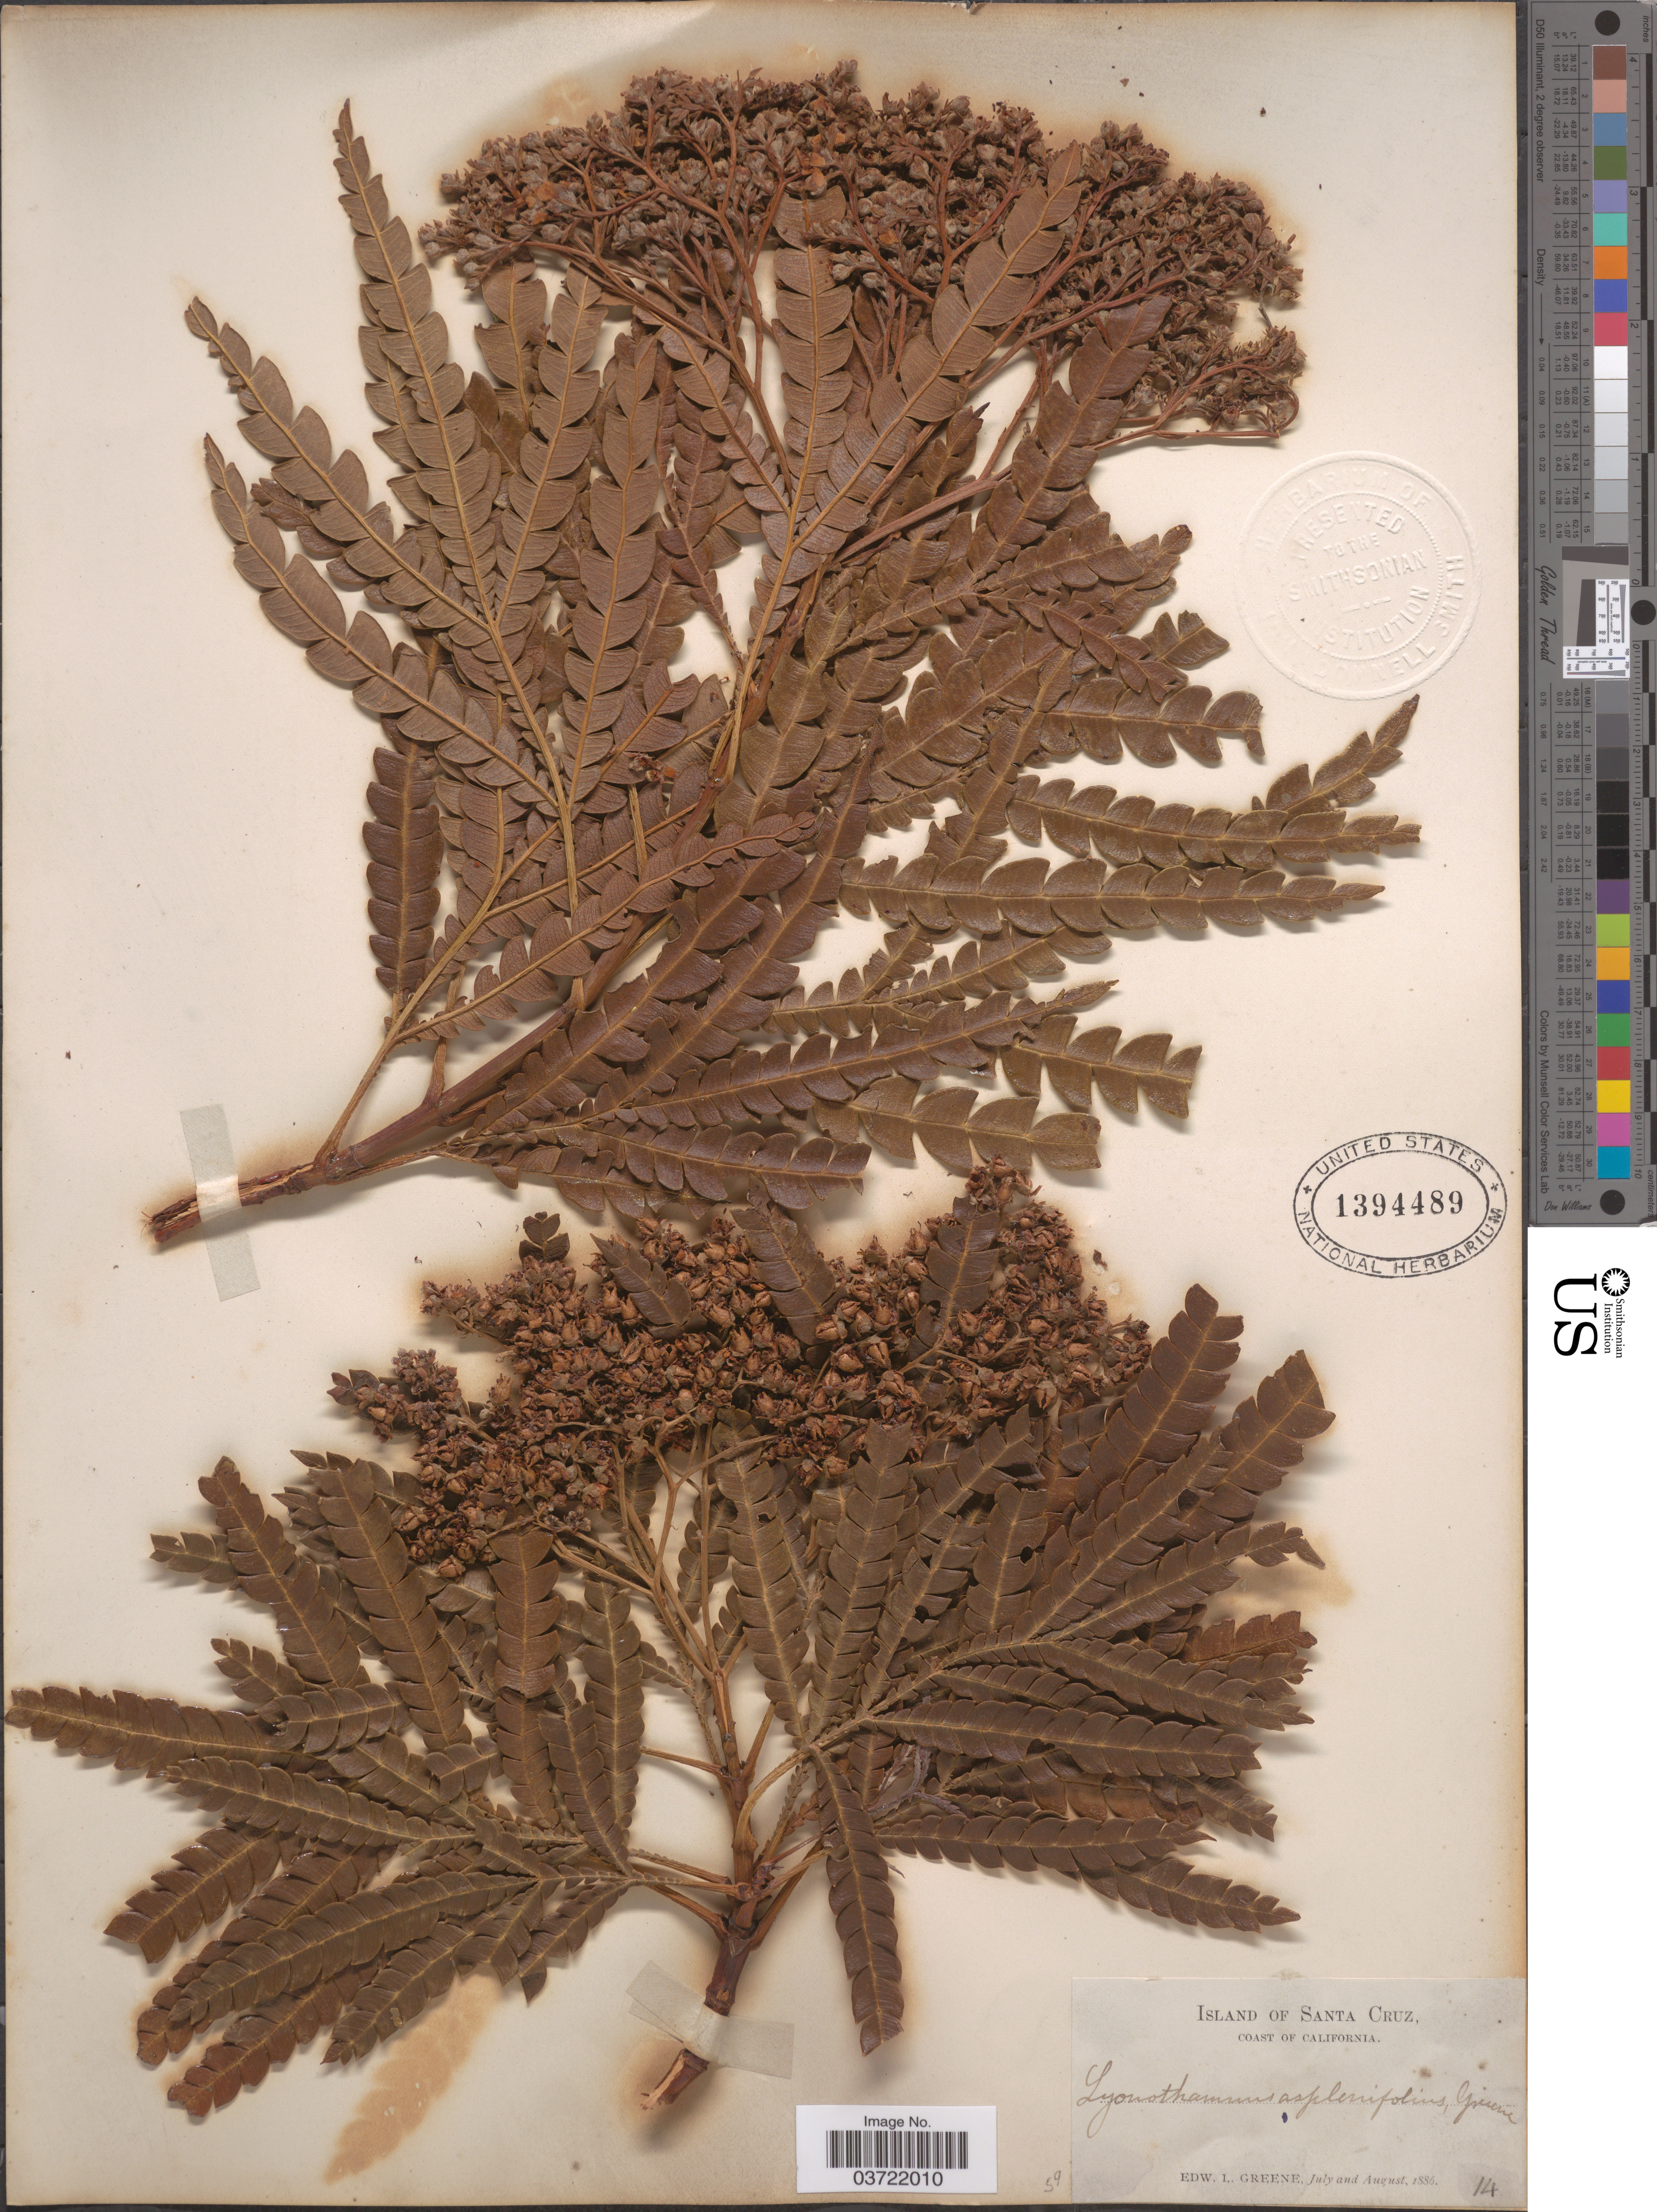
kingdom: Plantae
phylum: Tracheophyta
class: Magnoliopsida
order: Rosales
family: Rosaceae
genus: Lyonothamnus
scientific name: Lyonothamnus floribundus var. aspleniifolius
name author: (Greene) Brandegee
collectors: E. L. Greene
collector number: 14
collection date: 1886-07/1886-08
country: United States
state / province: California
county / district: Santa Barbara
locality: Island of Santa Cruz. Coast of California.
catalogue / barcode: US 1394489